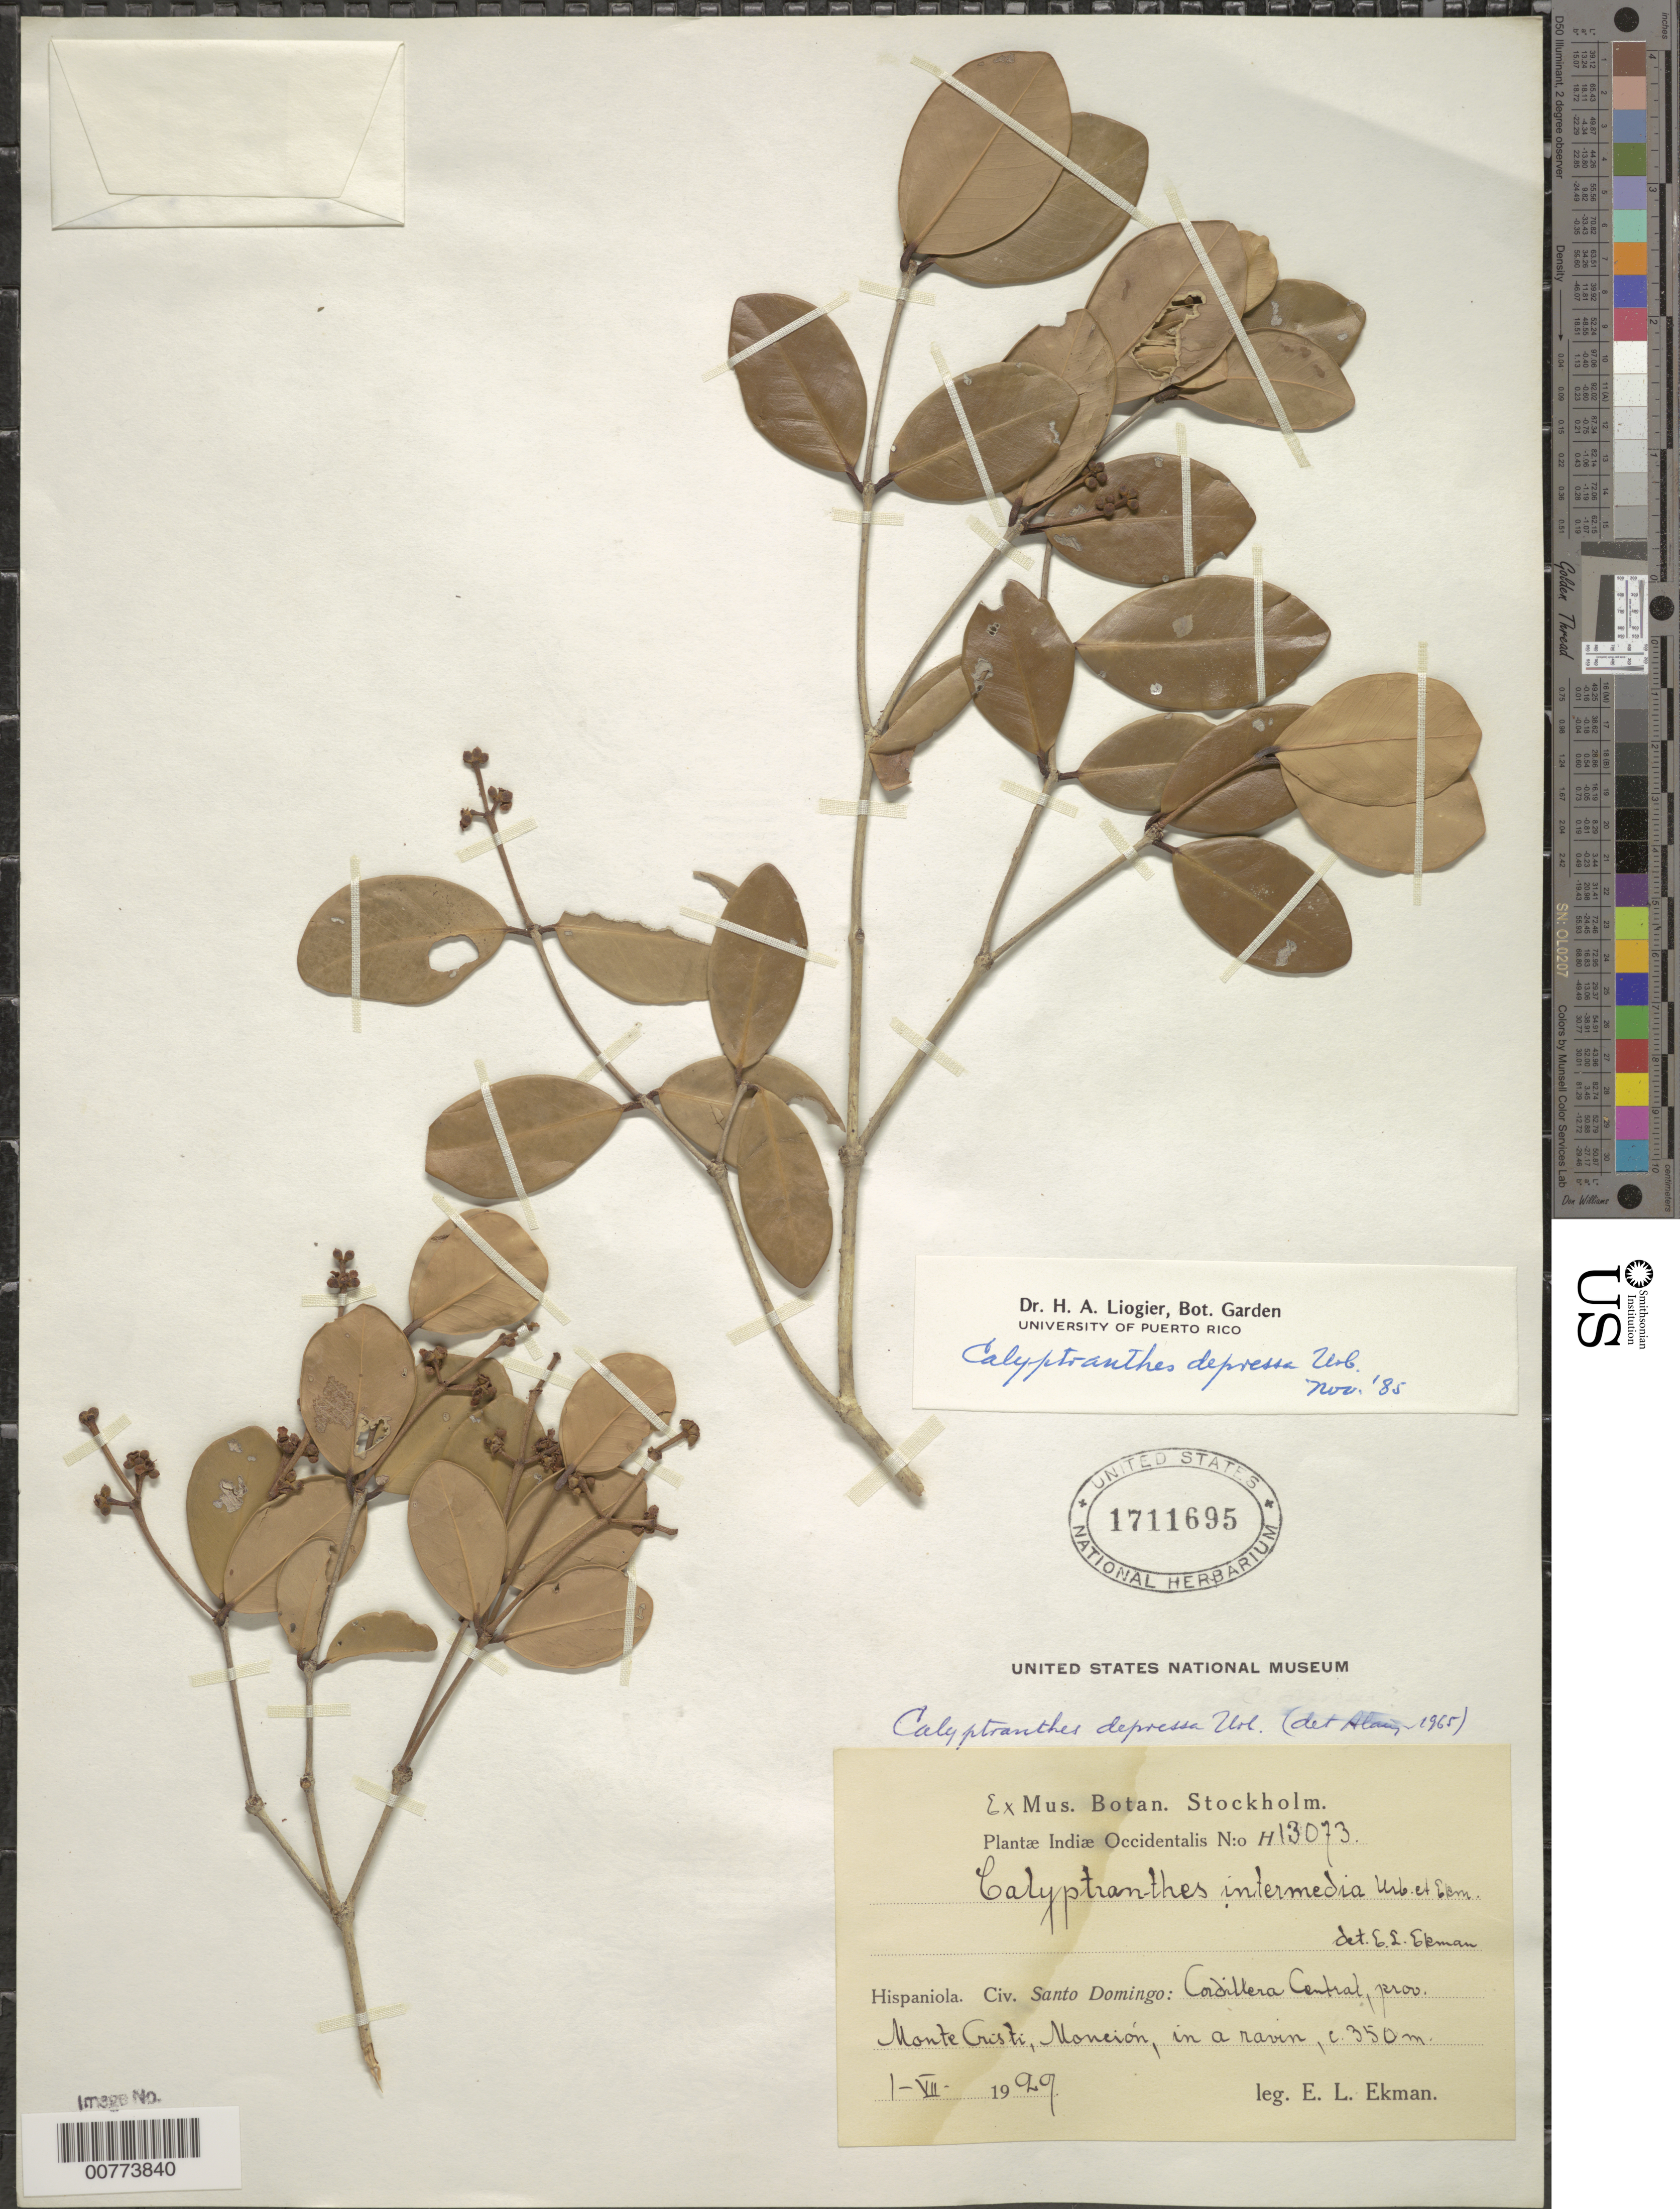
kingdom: Plantae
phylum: Tracheophyta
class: Magnoliopsida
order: Myrtales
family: Myrtaceae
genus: Myrcia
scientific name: Myrcia depressa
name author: (Urb.) K. Campbell & Peguero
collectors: E. L. Ekman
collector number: H 13073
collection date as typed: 01 Jul 1929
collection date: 1929-07-01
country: Dominican Republic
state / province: Monte Cristi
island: Hispaniola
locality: Cordillera Central, Monción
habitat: In a ravin.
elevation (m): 350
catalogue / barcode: US 1711695